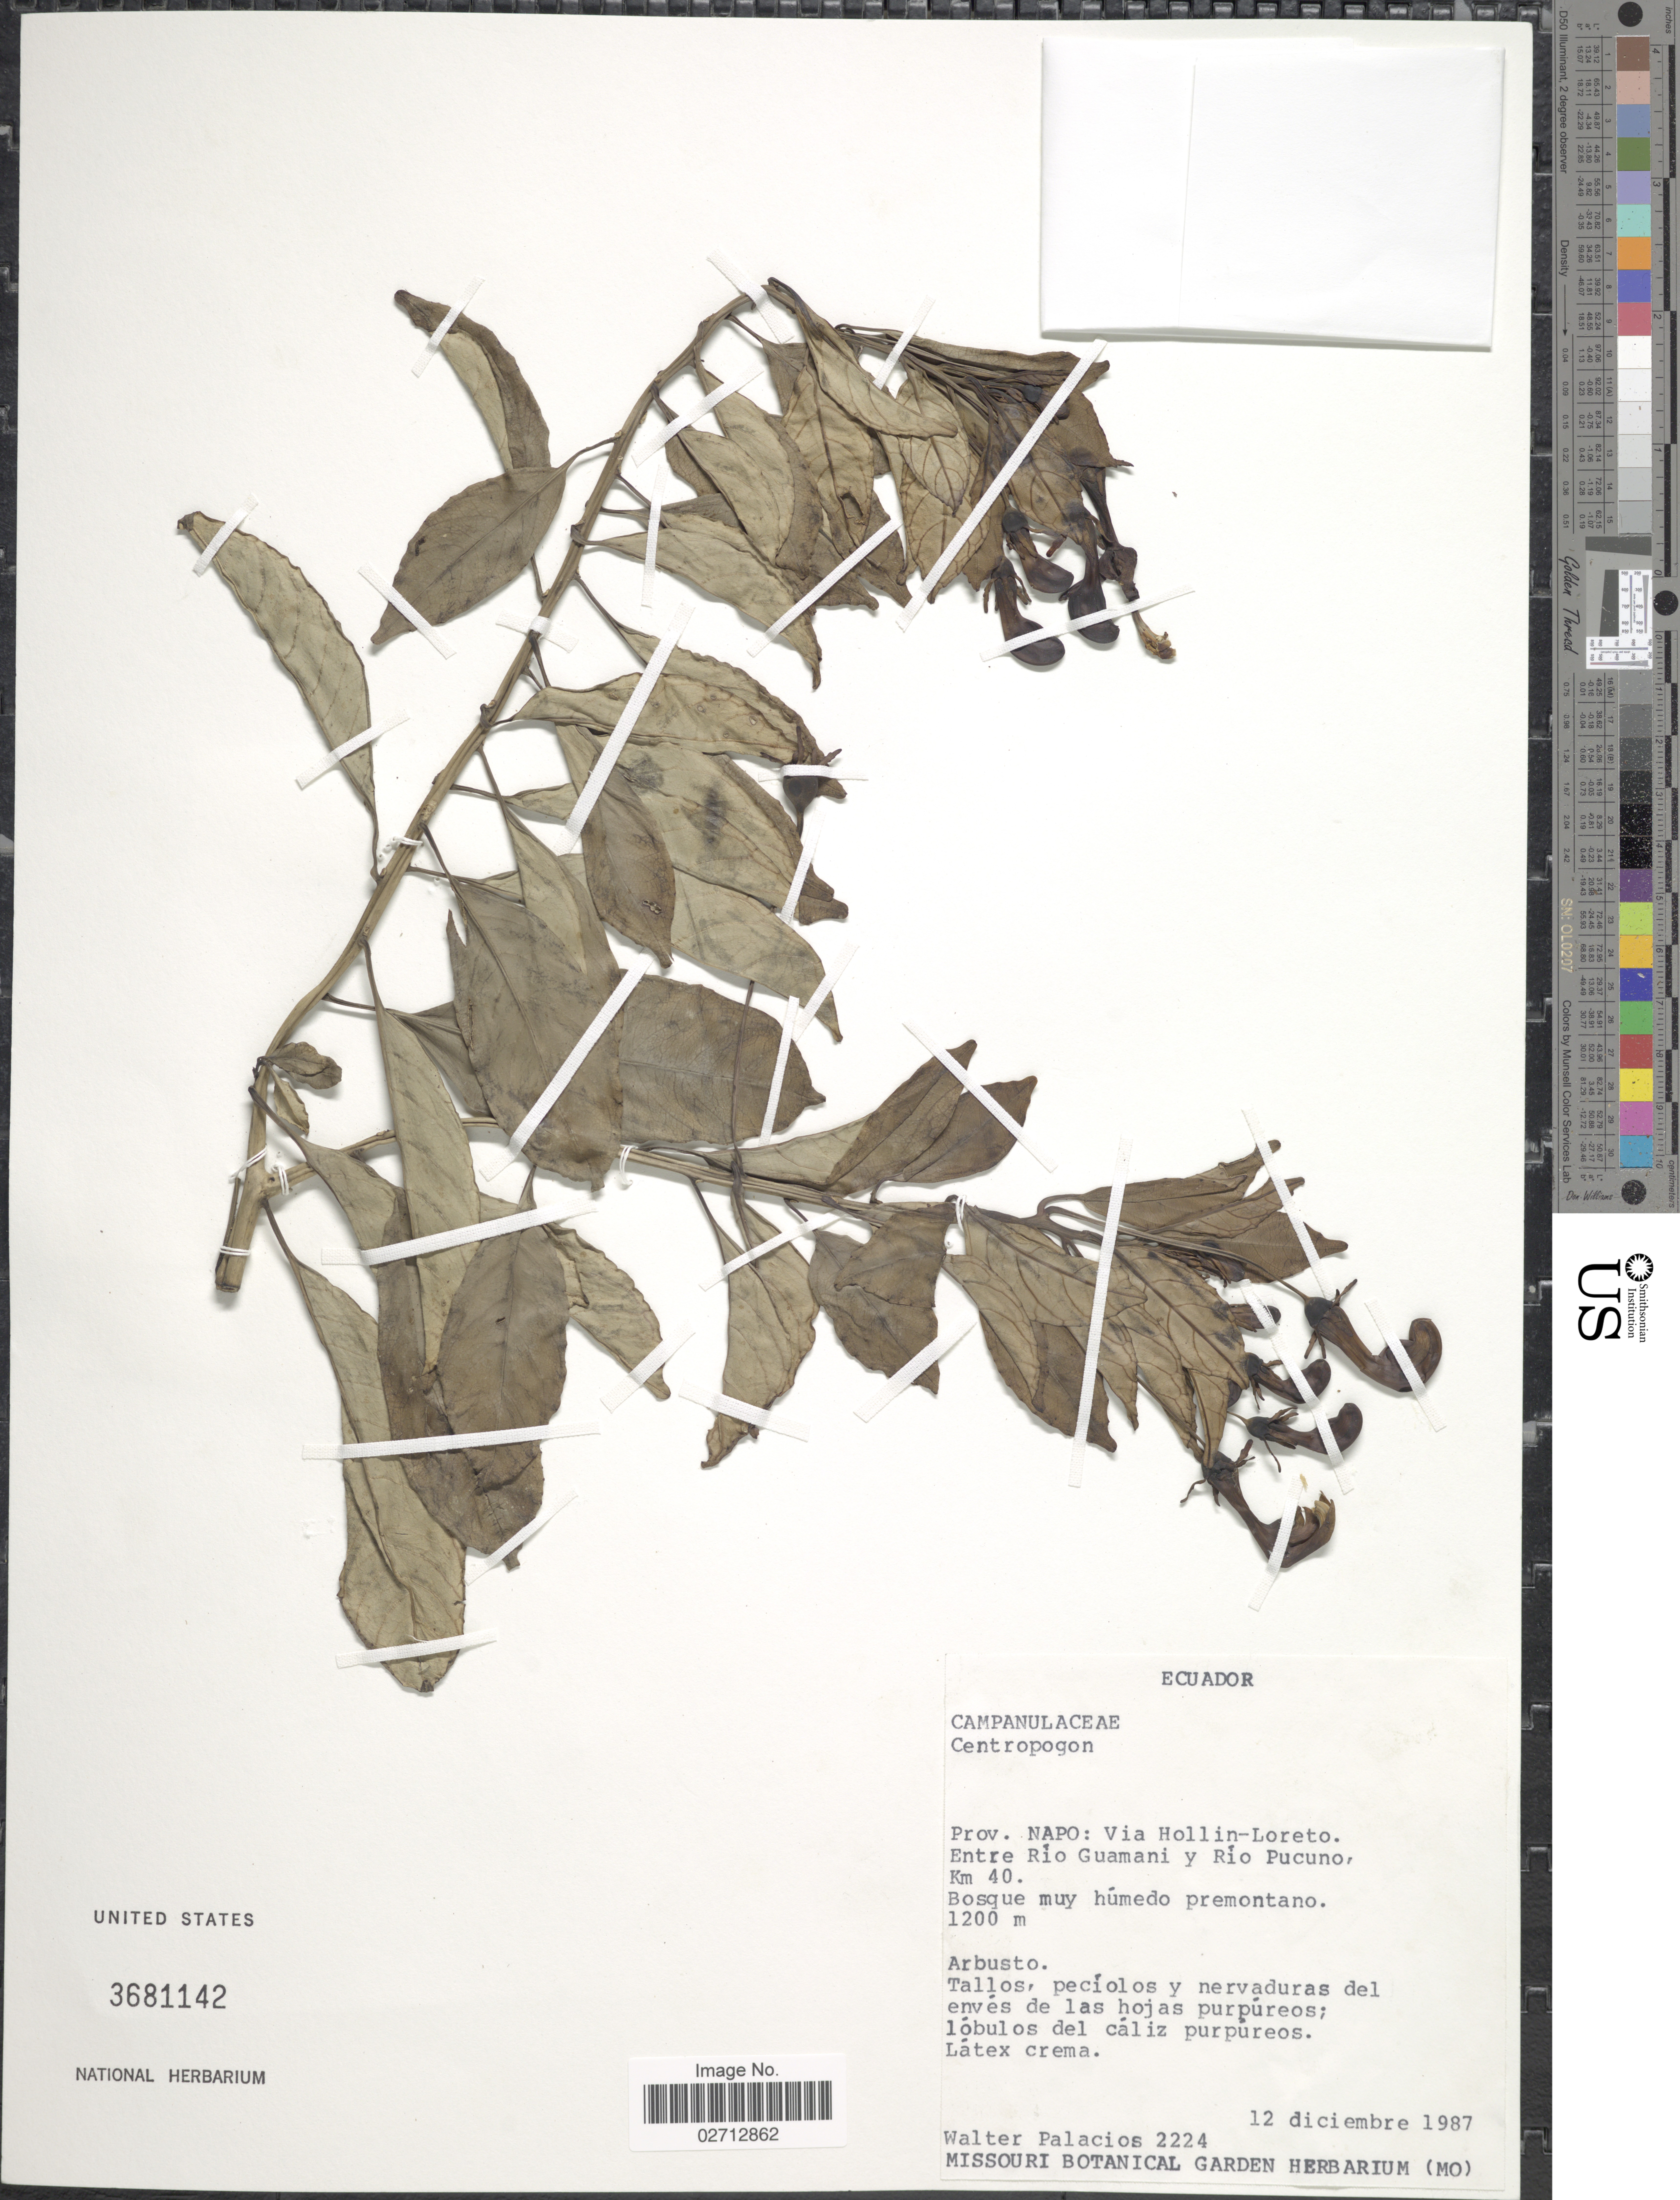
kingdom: Plantae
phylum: Tracheophyta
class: Magnoliopsida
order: Asterales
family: Campanulaceae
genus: Burmeistera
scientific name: Burmeistera sp.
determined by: Lagomarsino, L. P.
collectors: W. Palacios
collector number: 2224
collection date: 1987-12-12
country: Ecuador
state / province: Napo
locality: Via Hollin-Loreto. Entre Rio Guamani y Rio Pucuno, Km 40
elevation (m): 1200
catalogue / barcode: US 3681142